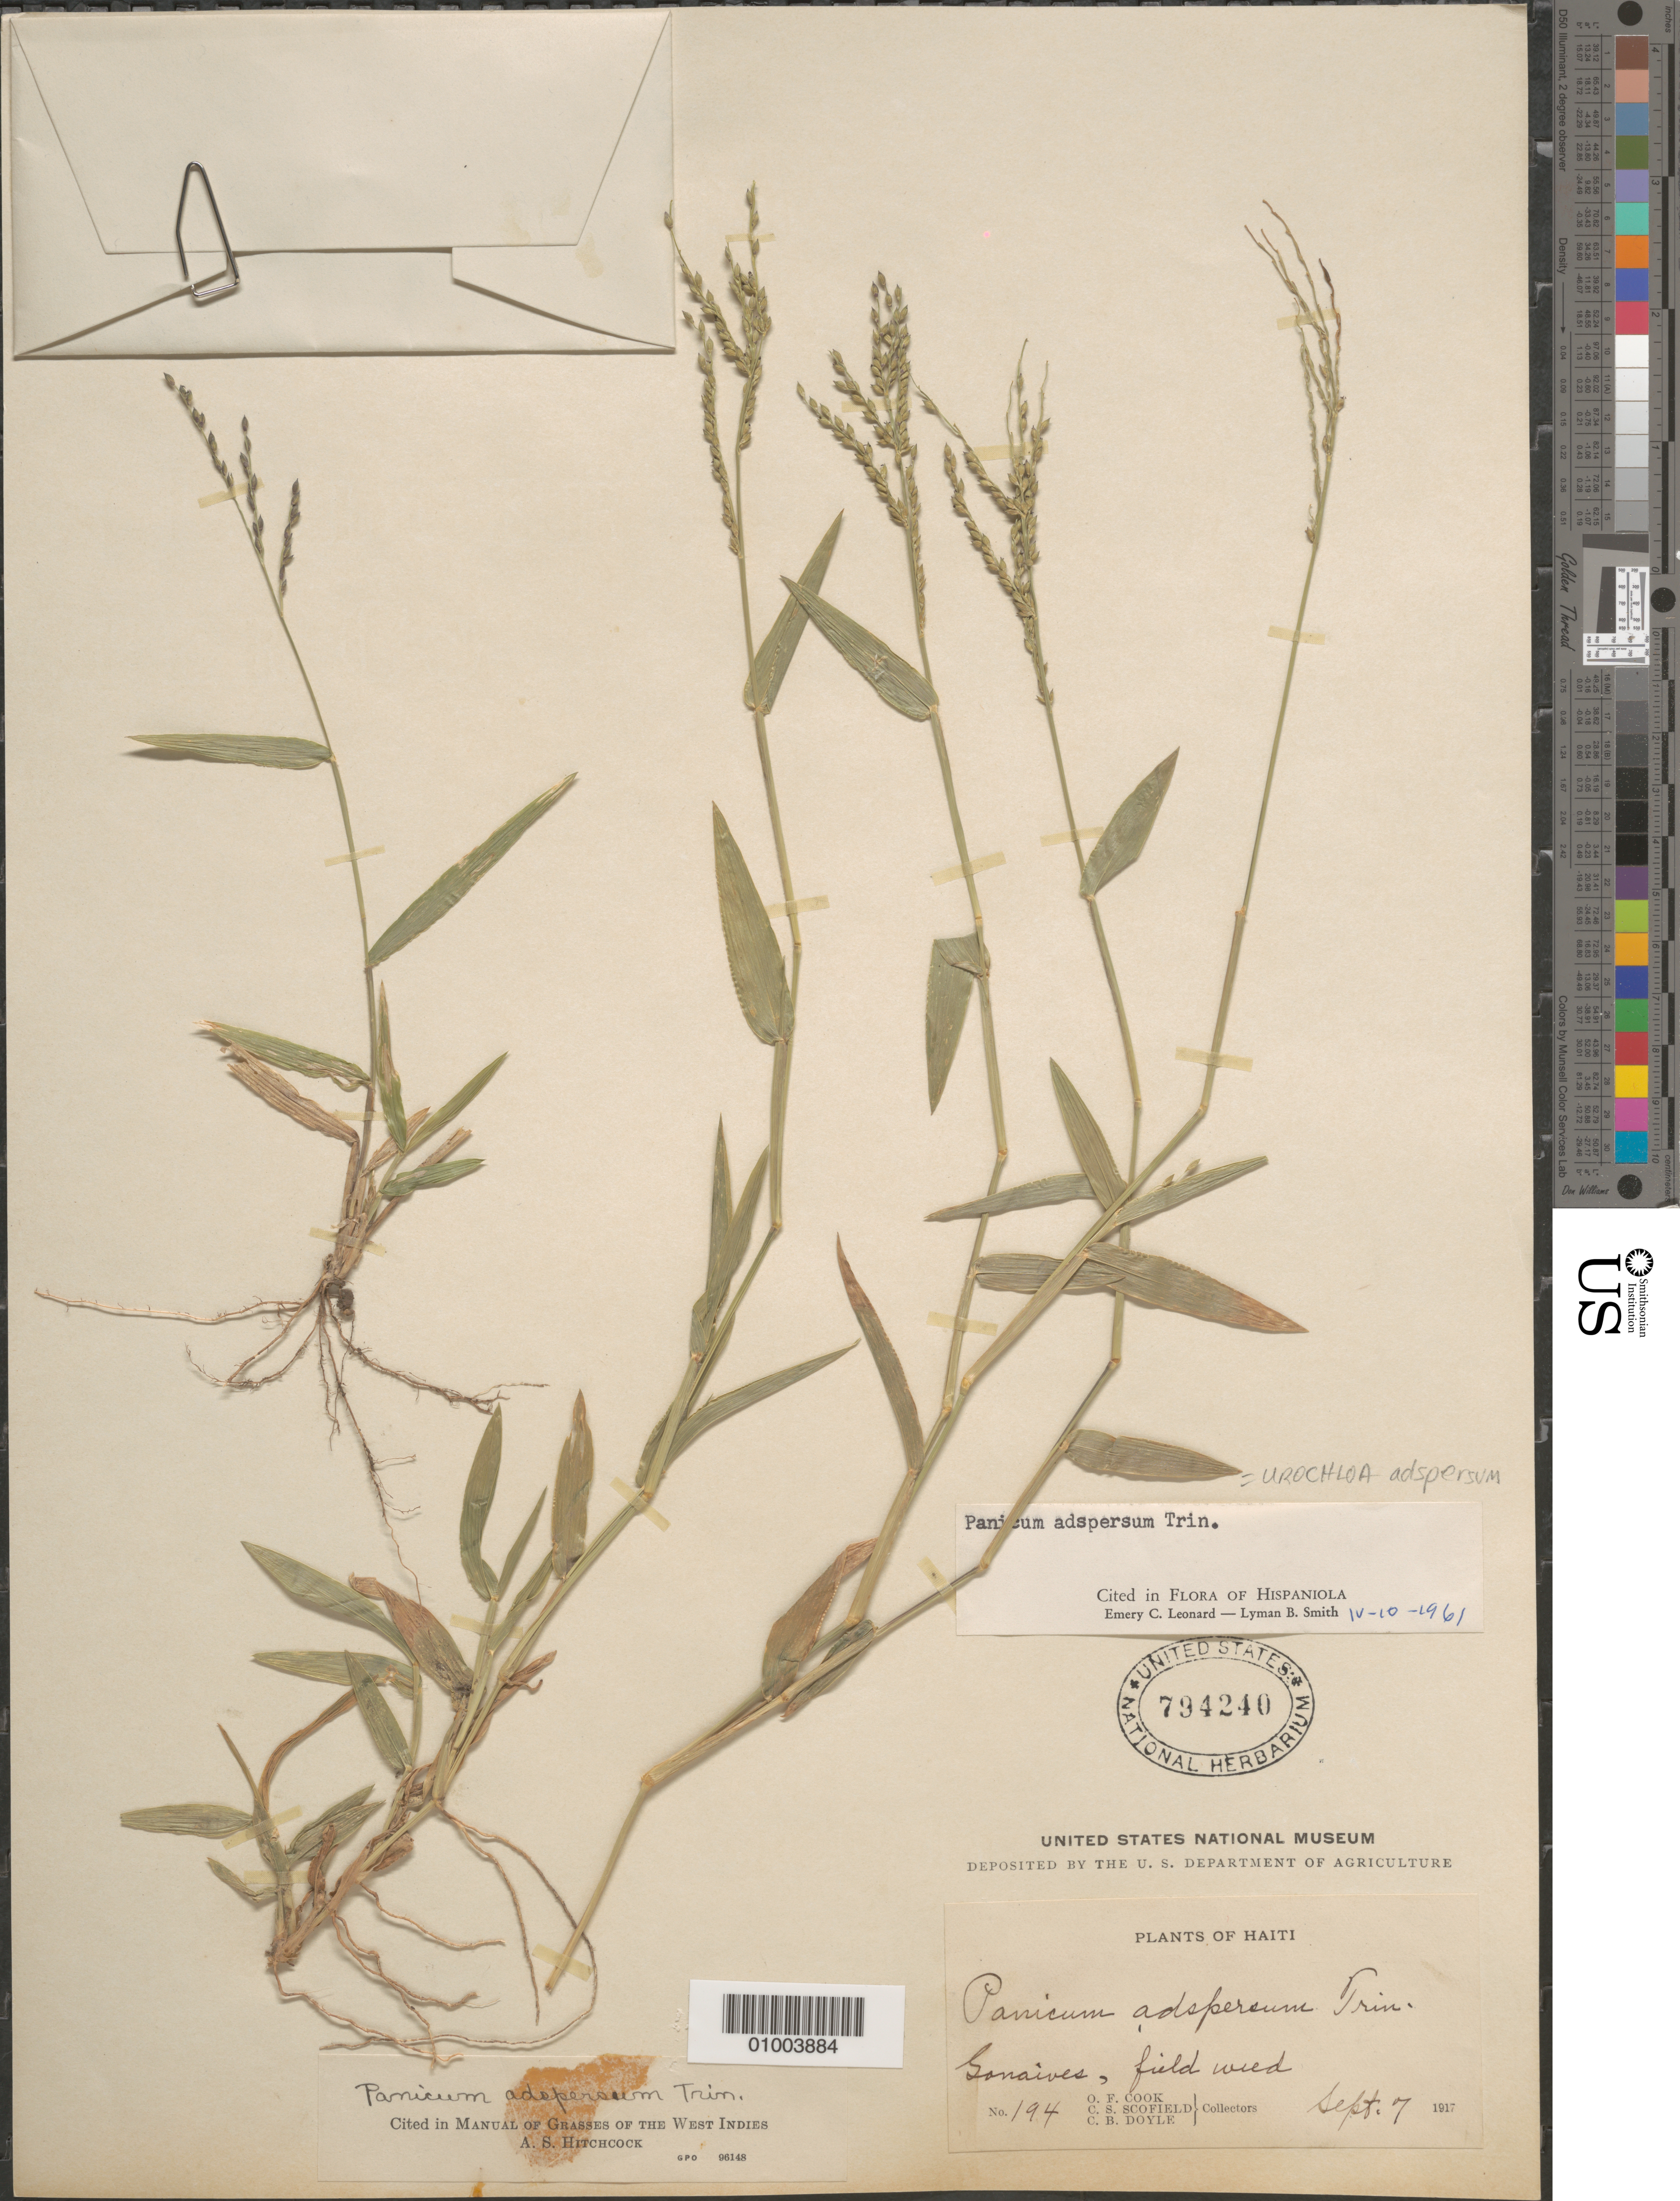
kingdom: Plantae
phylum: Tracheophyta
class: Liliopsida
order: Poales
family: Poaceae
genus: Urochloa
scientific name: Urochloa adspersa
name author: (Trin.) R.D. Webster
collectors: O. F. Cook, C. Scofield & C. Doyle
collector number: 194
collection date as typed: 07 Sep 1917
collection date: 1917-09-07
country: Haiti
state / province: Artibonite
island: Hispaniola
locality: Gonaives, field weed.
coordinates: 0 N, 0 E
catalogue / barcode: US 794240